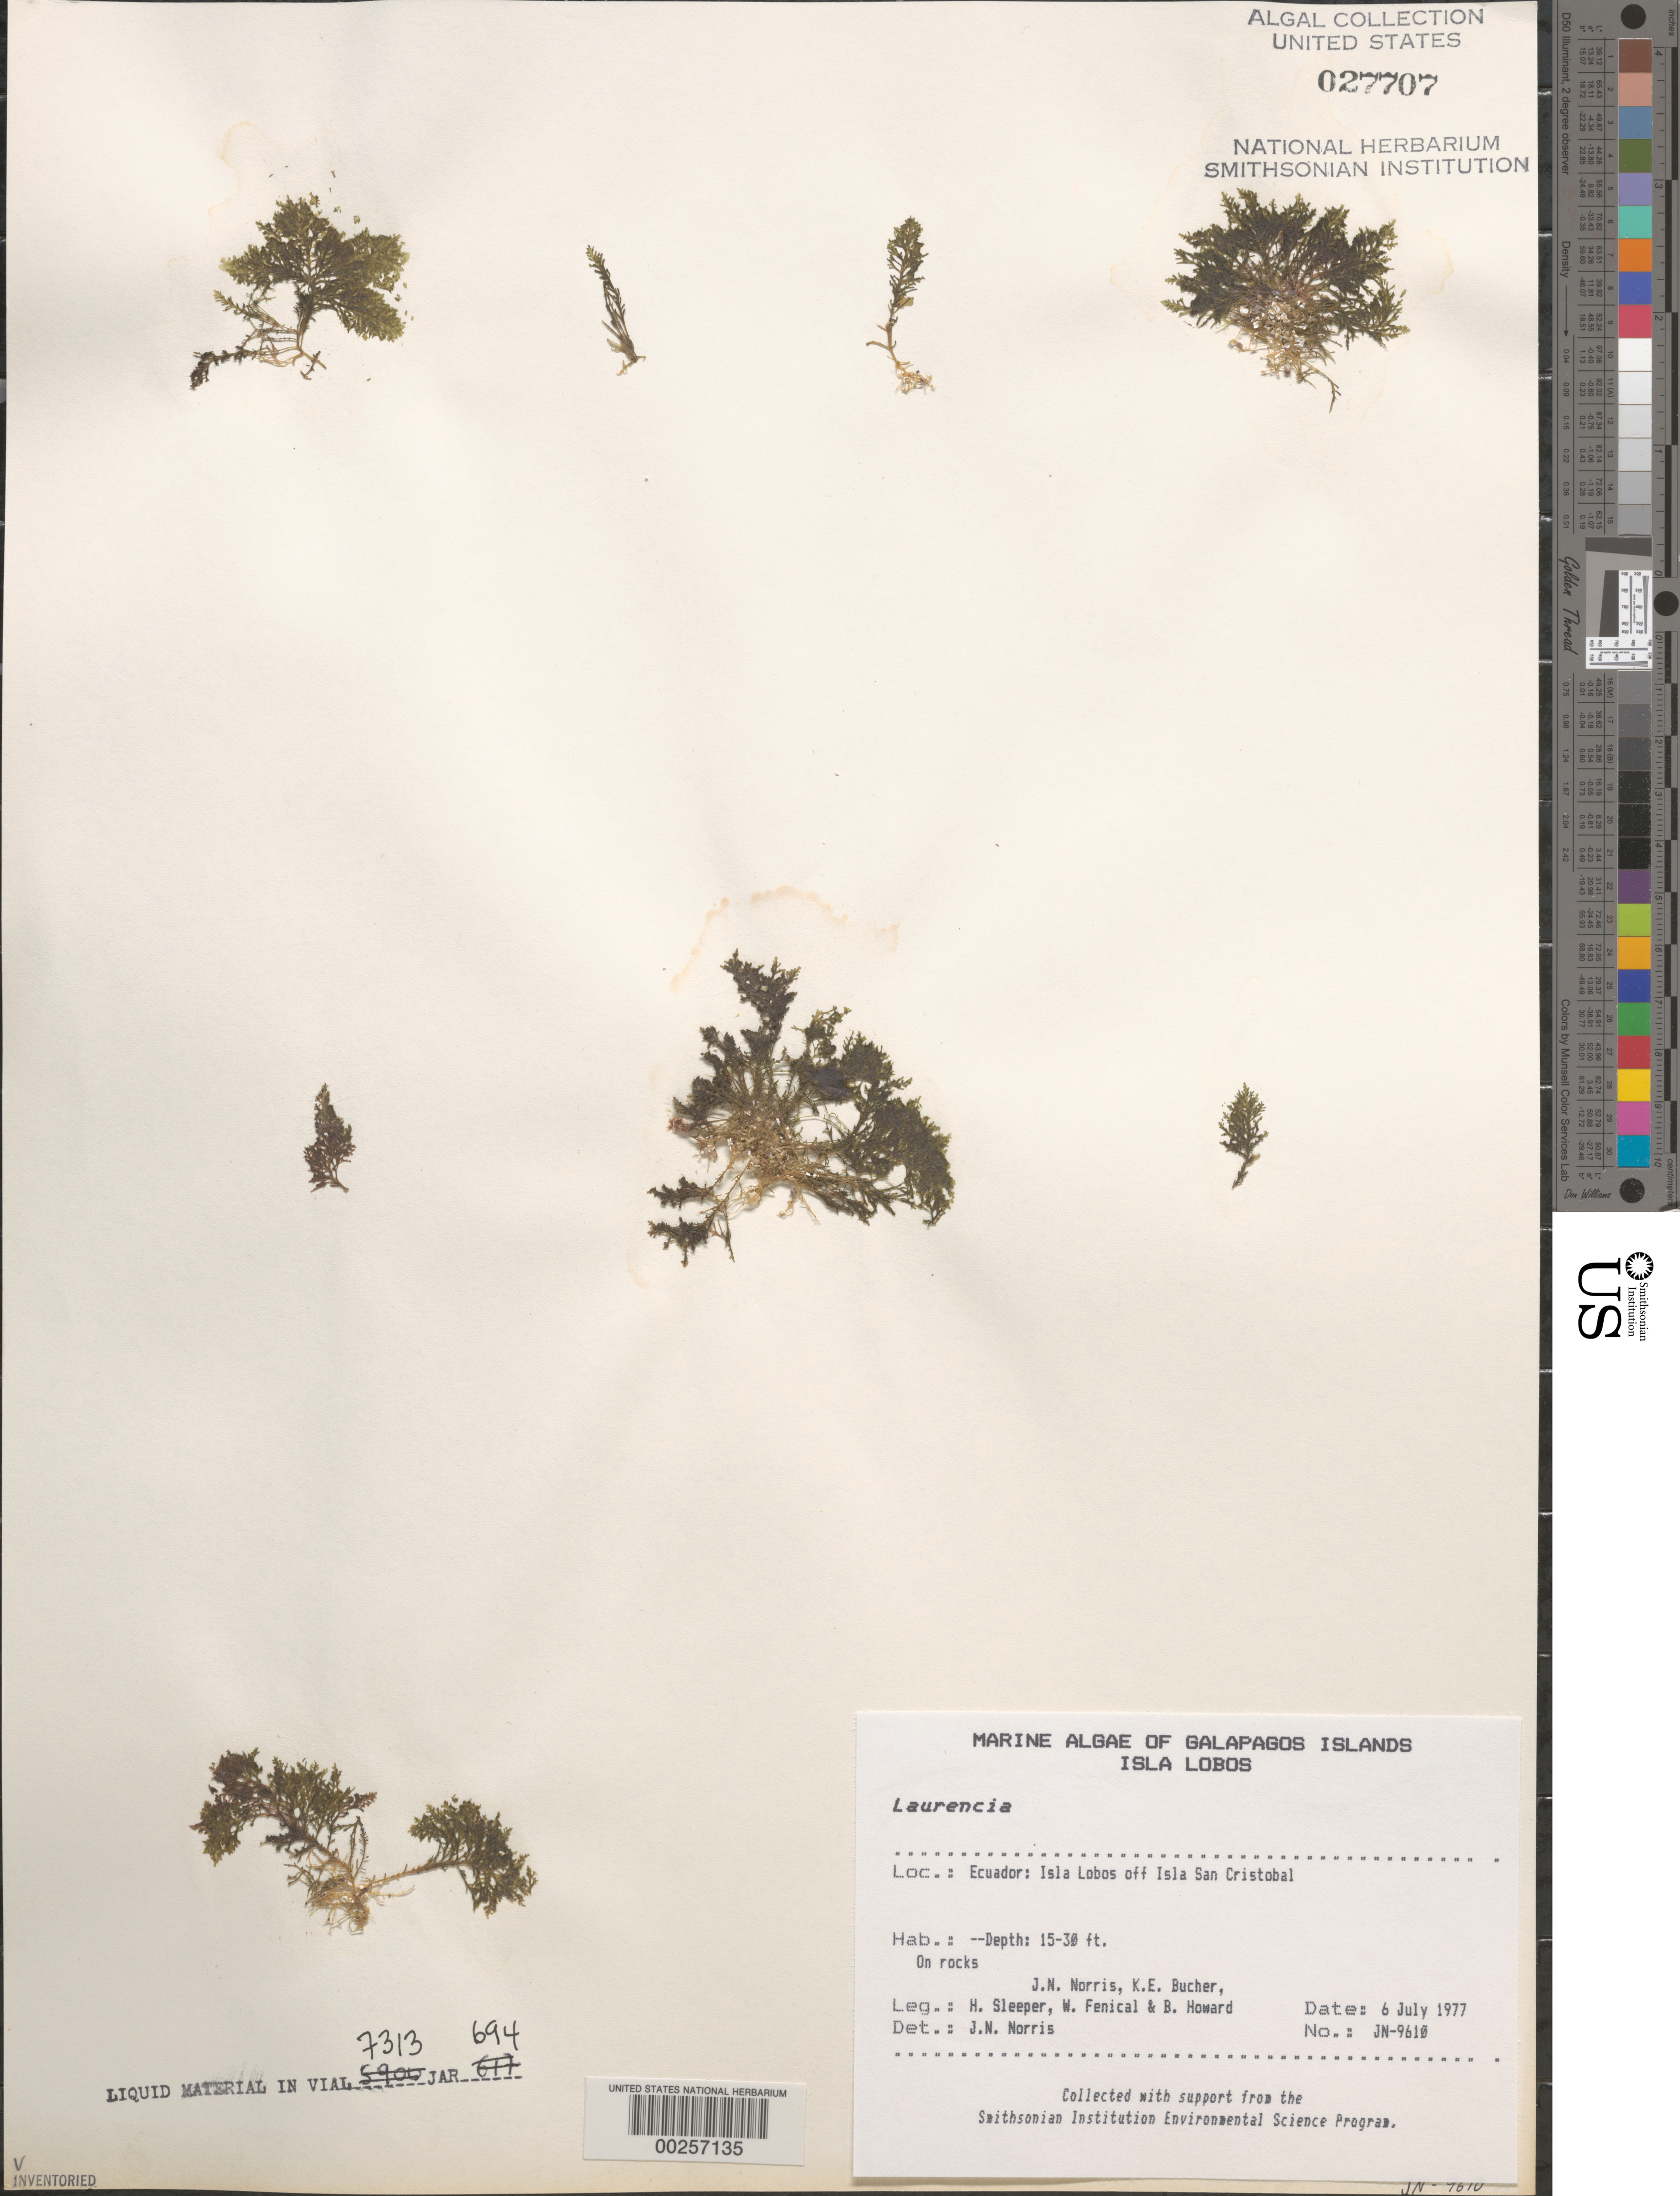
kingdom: Plantae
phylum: Rhodophyta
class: Florideophyceae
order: Ceramiales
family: Rhodomelaceae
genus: Laurencia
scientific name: Laurencia sp.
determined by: Norris, James N.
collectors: J. N. Norris, K. E. Bucher, H. Sleeper, W. Fenical & B. Howard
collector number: JN-9610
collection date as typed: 06 Jul 1977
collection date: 1977-07-06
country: Ecuador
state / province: Colón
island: Lobos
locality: Off Isla San Cristóbal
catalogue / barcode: US 27707